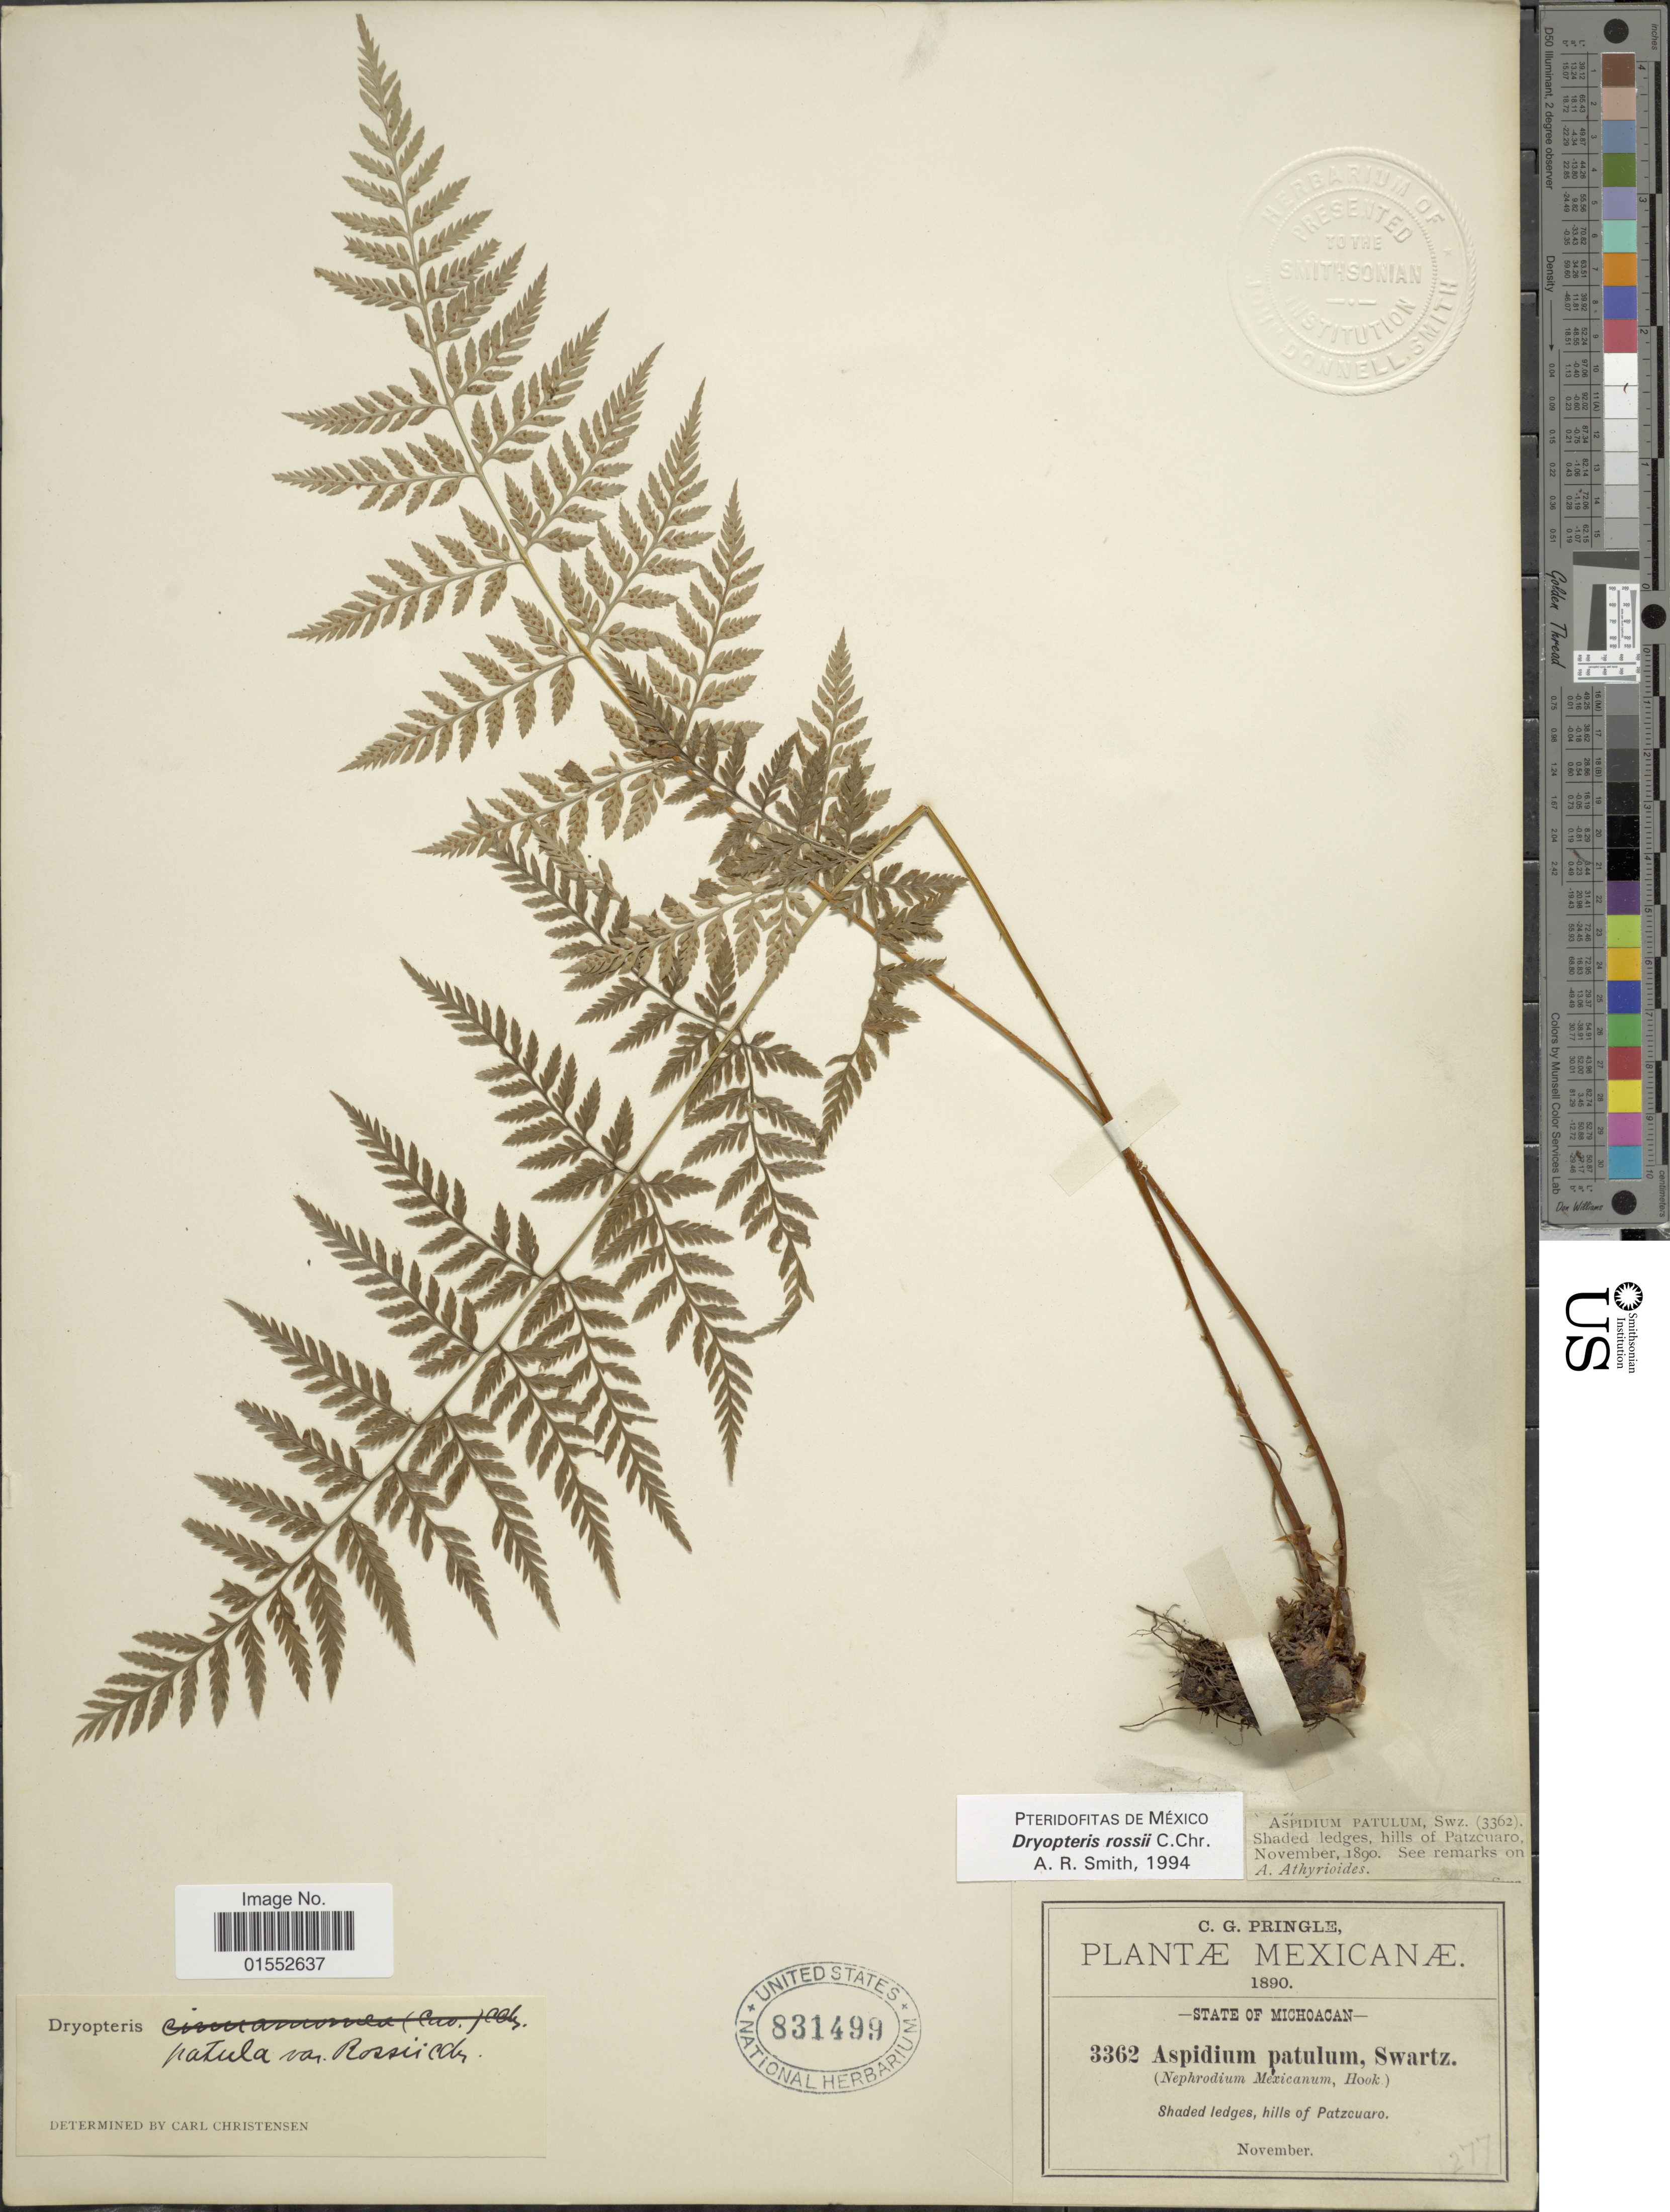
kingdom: Plantae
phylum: Tracheophyta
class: Polypodiopsida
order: Polypodiales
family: Dryopteridaceae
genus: Dryopteris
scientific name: Dryopteris rossii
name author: C. Chr.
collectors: C. G. Pringle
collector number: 3362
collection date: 1890-11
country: Mexico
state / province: Michoacán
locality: Mexicanæ, hills of Patzcuaro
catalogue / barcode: US 831499